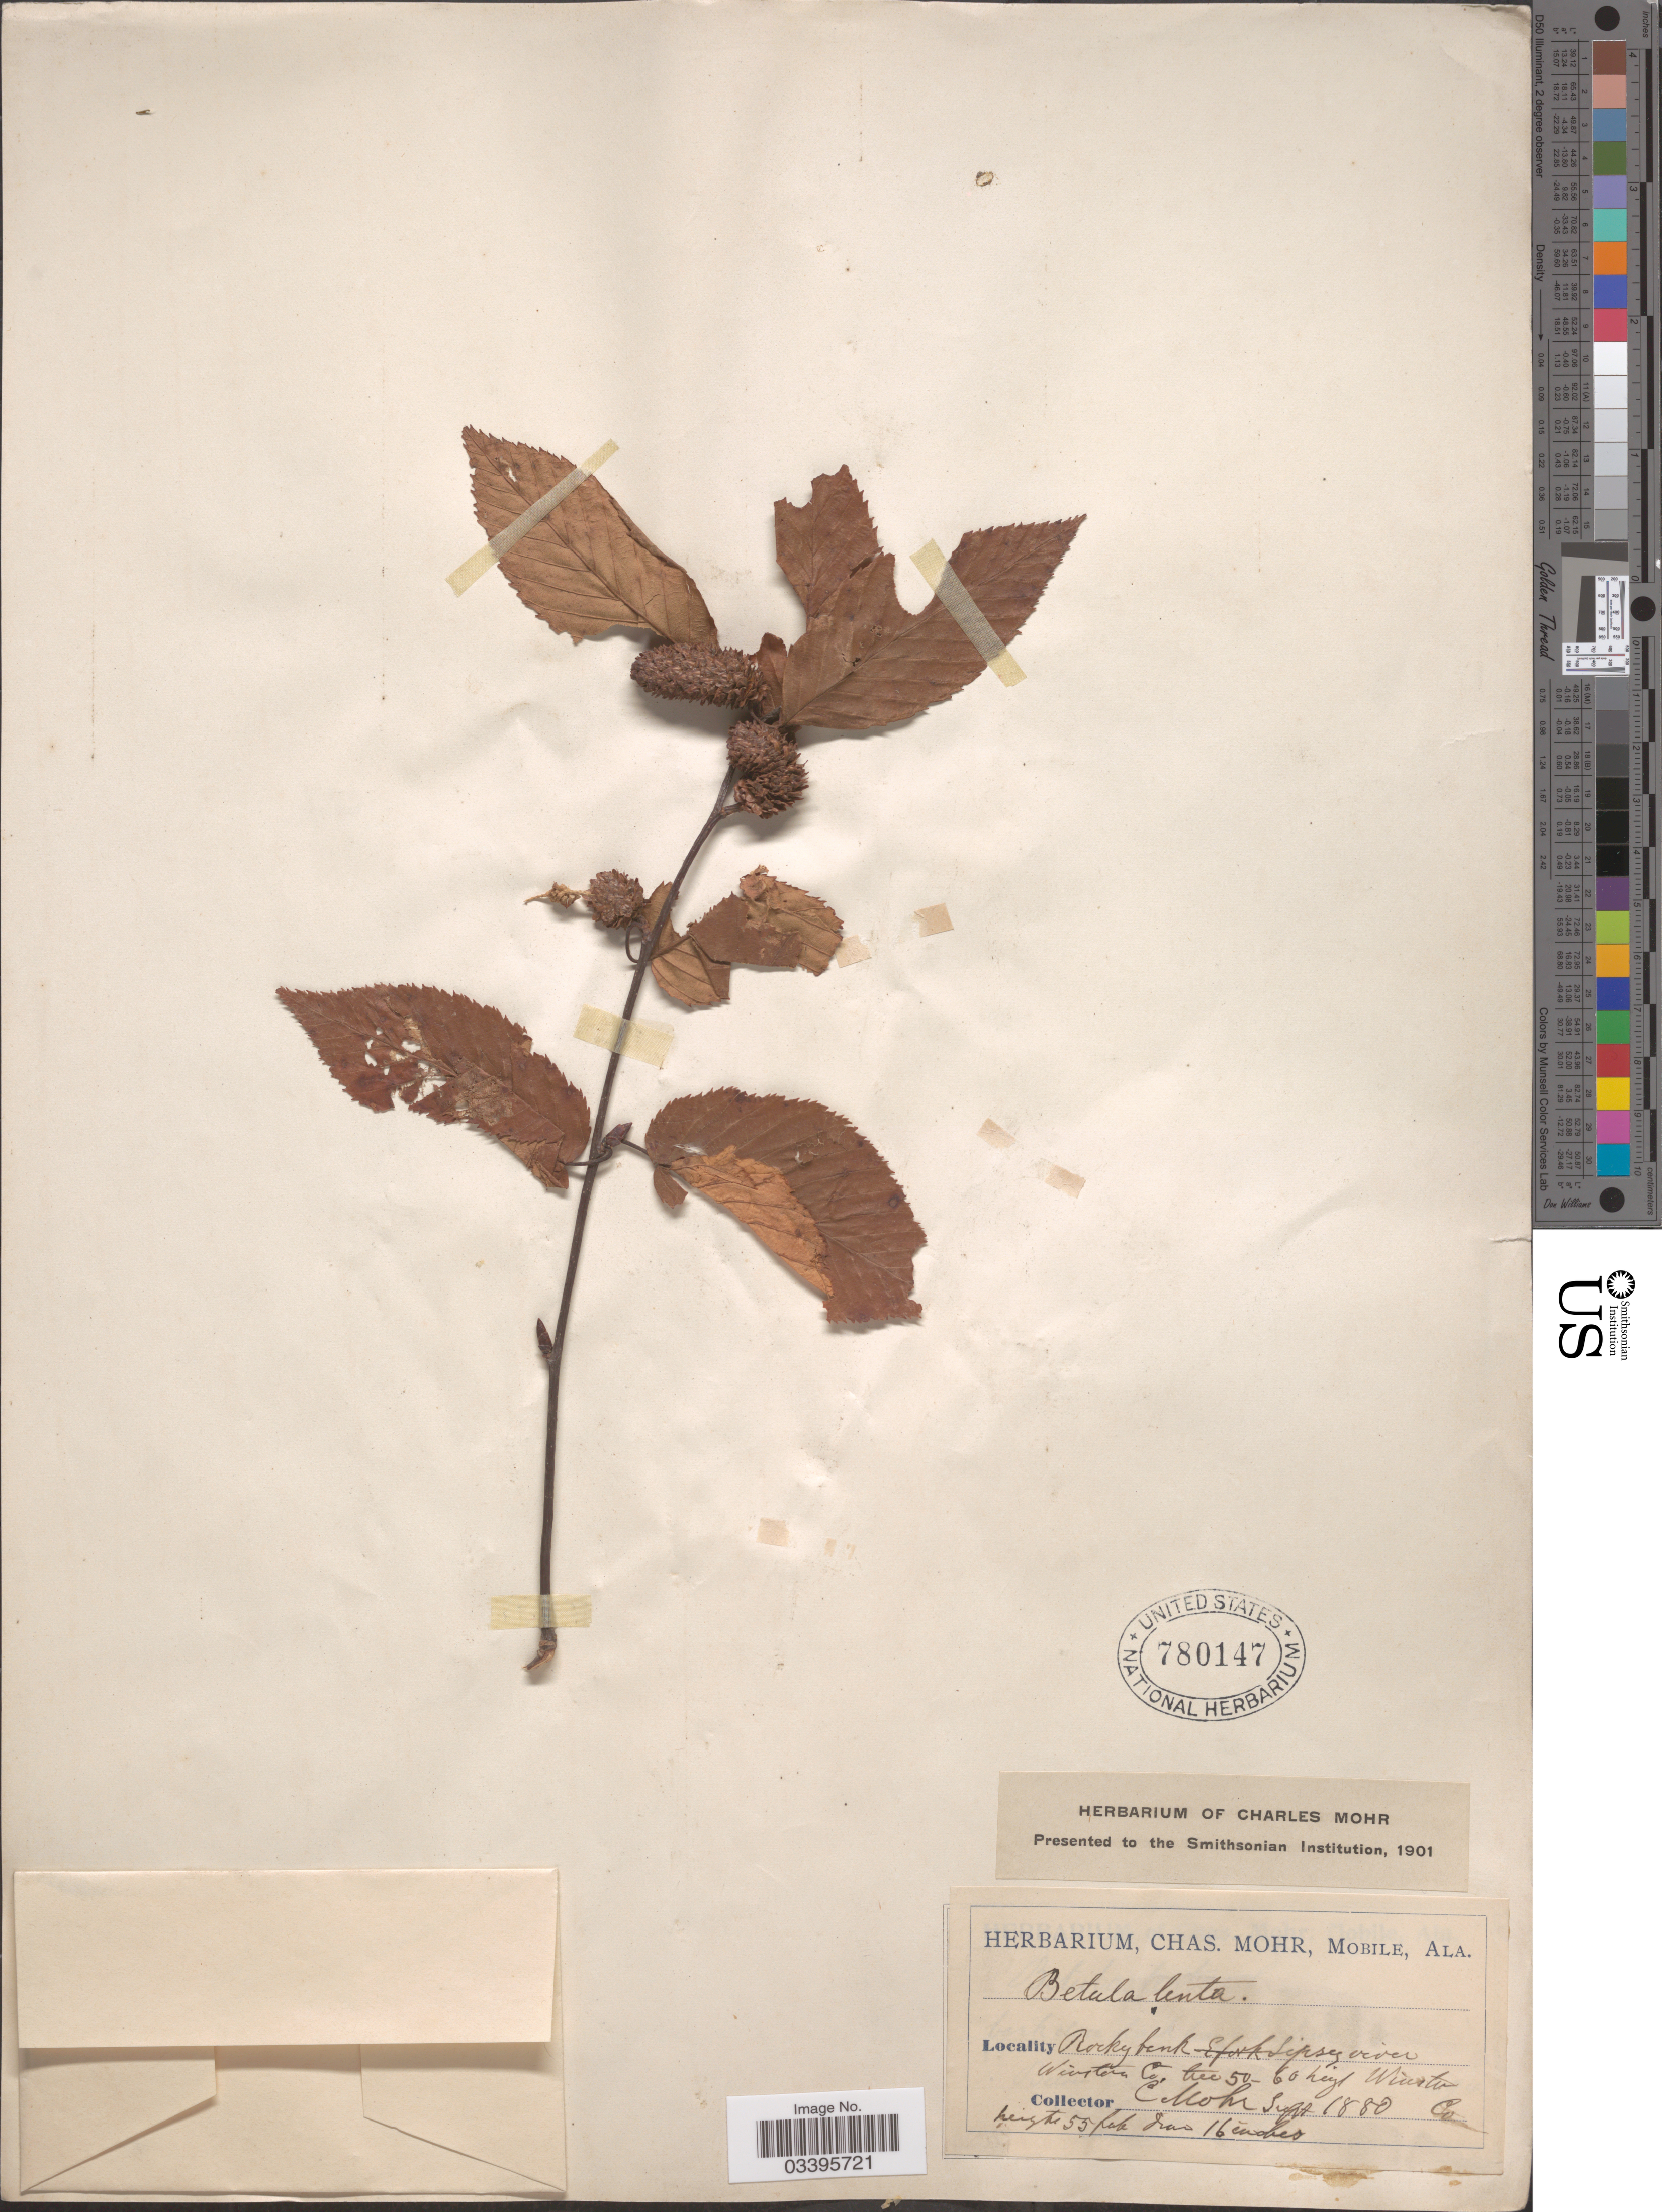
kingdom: Plantae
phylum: Tracheophyta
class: Magnoliopsida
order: Fagales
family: Betulaceae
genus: Betula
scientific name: Betula lenta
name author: L.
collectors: Mohr, C. T. (herbarium)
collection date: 1880-09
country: United States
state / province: Alaska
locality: Rocky bank. Gipsey river, Winston Co.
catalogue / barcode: US 780147